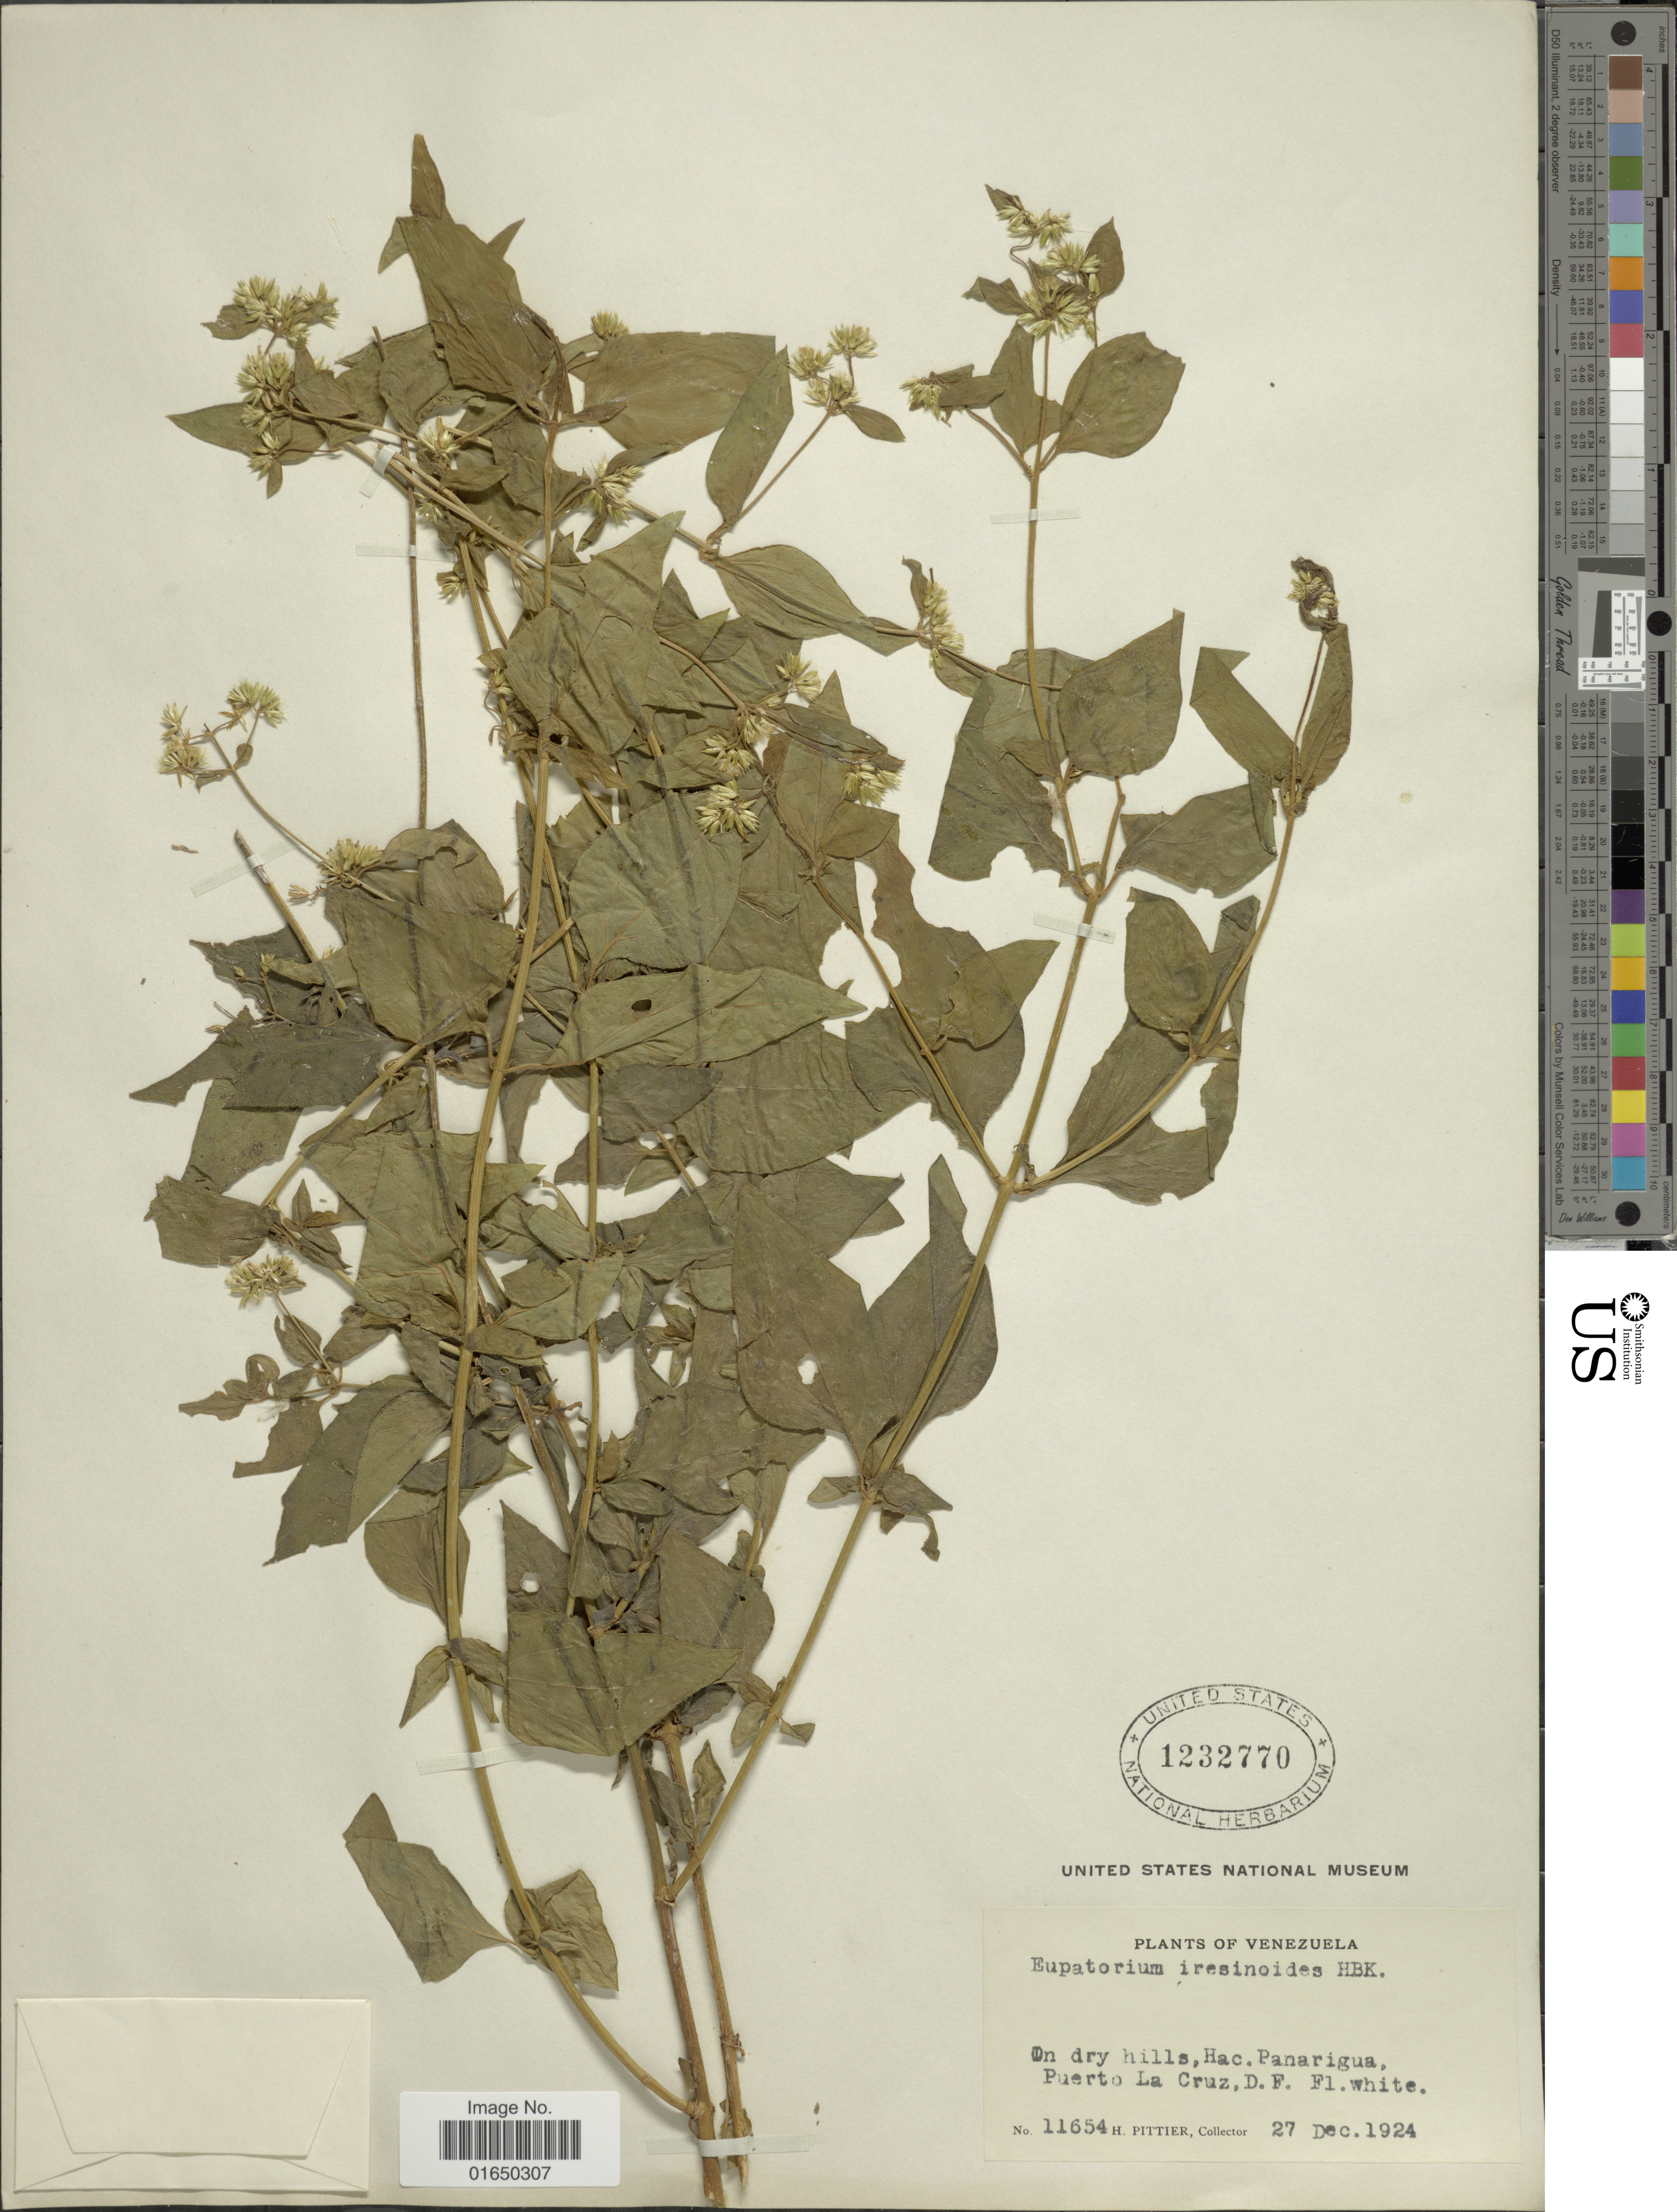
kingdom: Plantae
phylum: Tracheophyta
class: Magnoliopsida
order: Asterales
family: Asteraceae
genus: Condylidium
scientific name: Condylidium iresinoides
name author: (Kunth) R.M. King & H. Rob.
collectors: H. F. Pittier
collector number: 11654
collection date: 1924-12-27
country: Venezuela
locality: On dry hills, Hac. Panarigua Puerto La Cruz, D.F.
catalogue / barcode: US 1232770